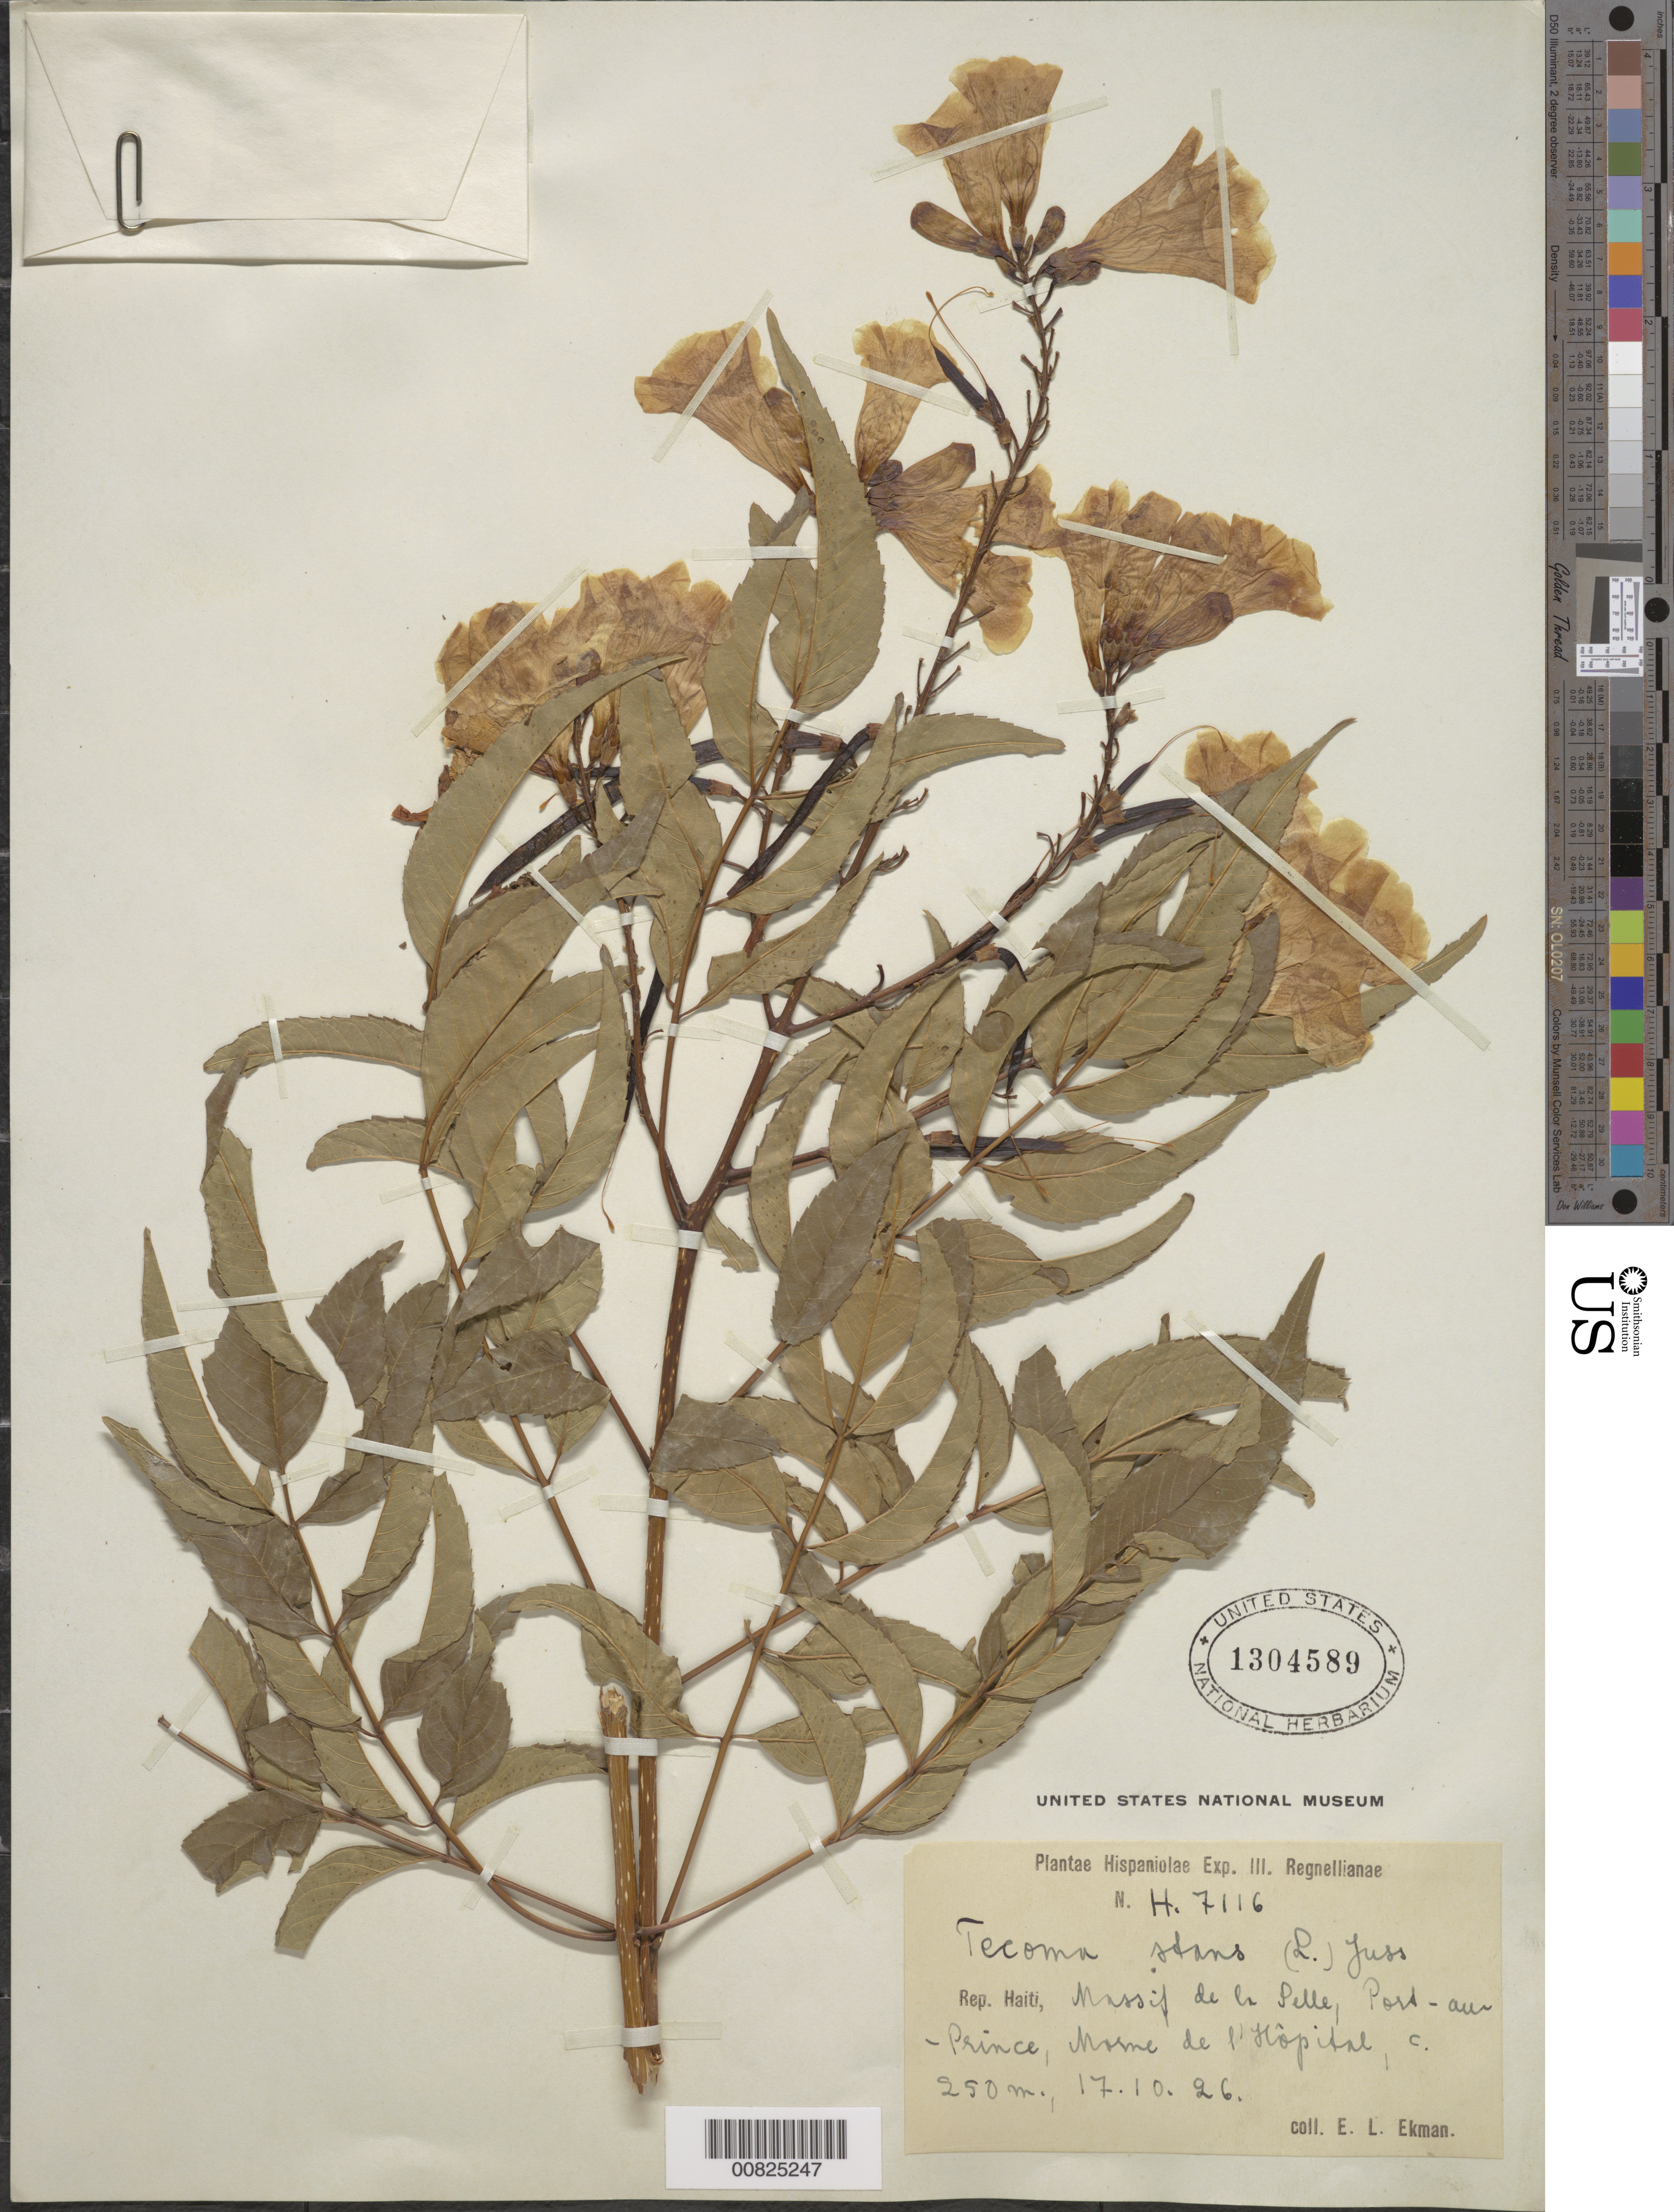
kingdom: Plantae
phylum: Tracheophyta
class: Magnoliopsida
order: Lamiales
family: Bignoniaceae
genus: Tecoma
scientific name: Tecoma stans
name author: (L.) Juss. ex Kunth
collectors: E. L. Ekman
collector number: H 7116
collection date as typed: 17 Oct 1926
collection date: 1926-10-17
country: Haiti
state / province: Ouest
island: Hispaniola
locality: Massif de la Selle, Port-au-Prince, Morne de l'Hôpital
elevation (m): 250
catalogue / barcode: US 1304589